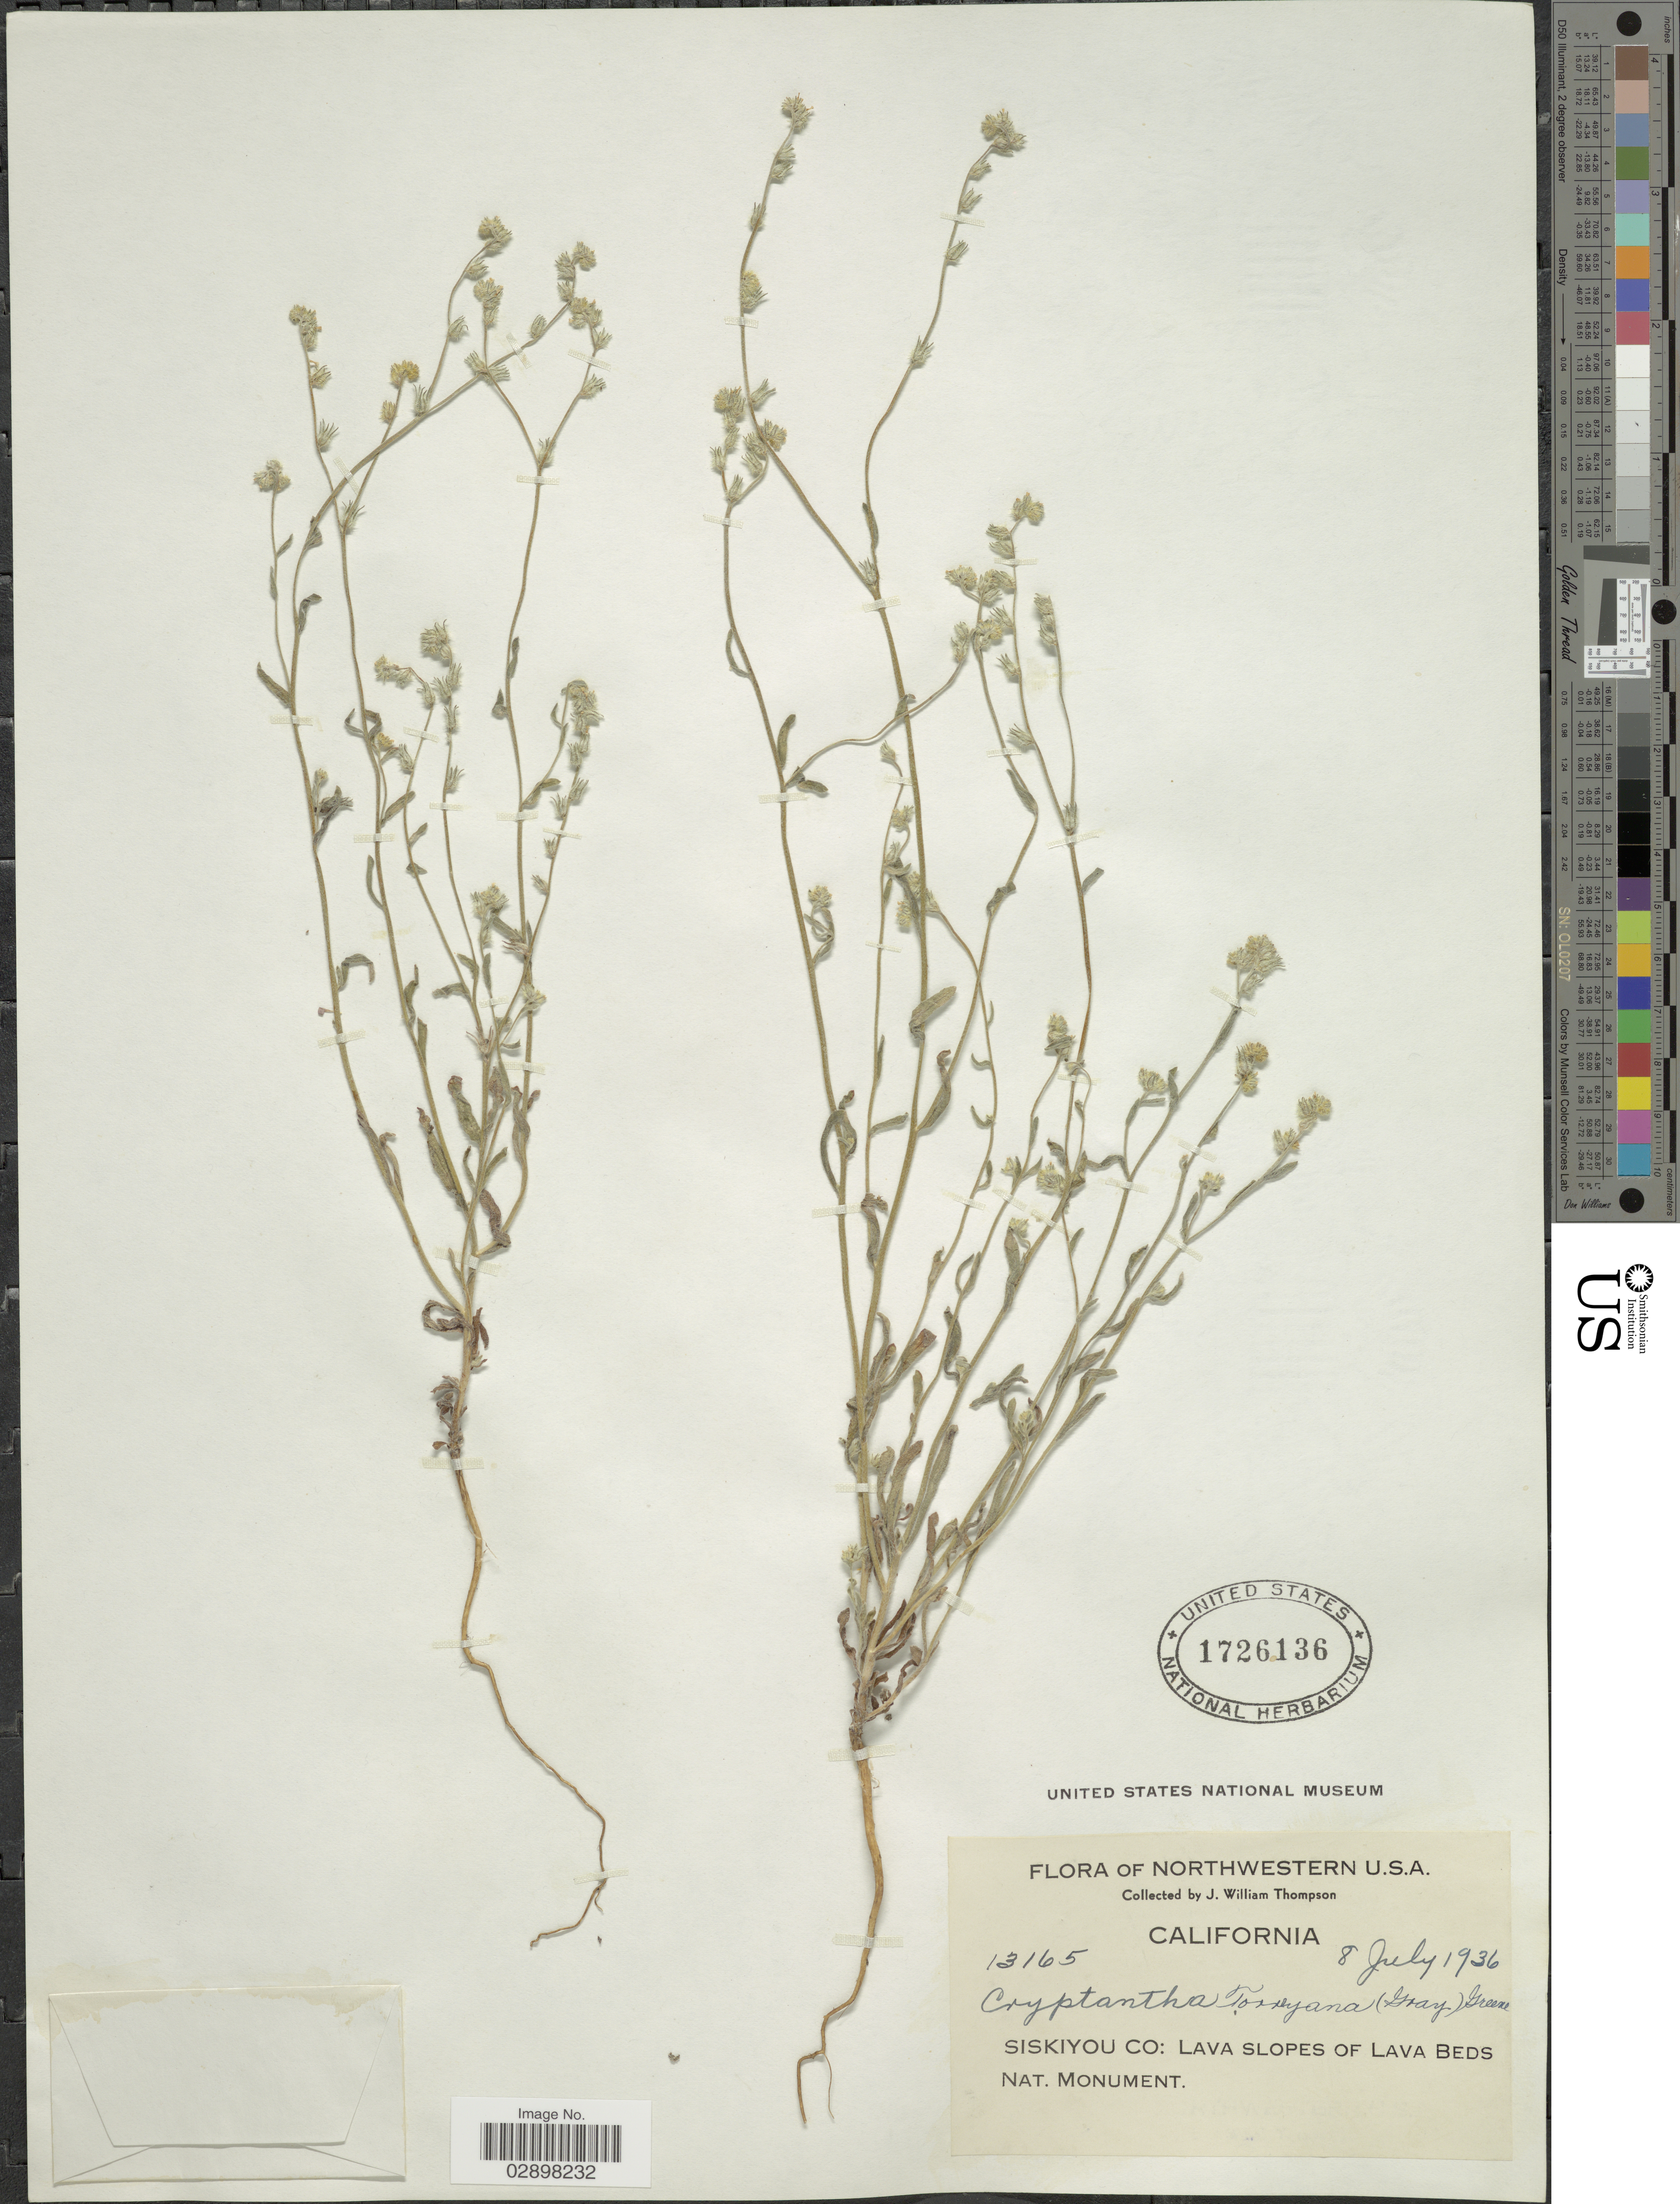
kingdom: Plantae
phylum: Tracheophyta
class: Magnoliopsida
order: Boraginales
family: Boraginaceae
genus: Cryptantha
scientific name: Cryptantha torreyana var. genuina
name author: I.M. Johnst.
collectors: J. W. Thompson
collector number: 13165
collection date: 1936-07-08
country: United States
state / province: California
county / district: Siskiyou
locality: Northwestern U.S.A., Siskiyou Co: Lava slopes of Lava Beds Nat. Monument.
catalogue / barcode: US 1726136